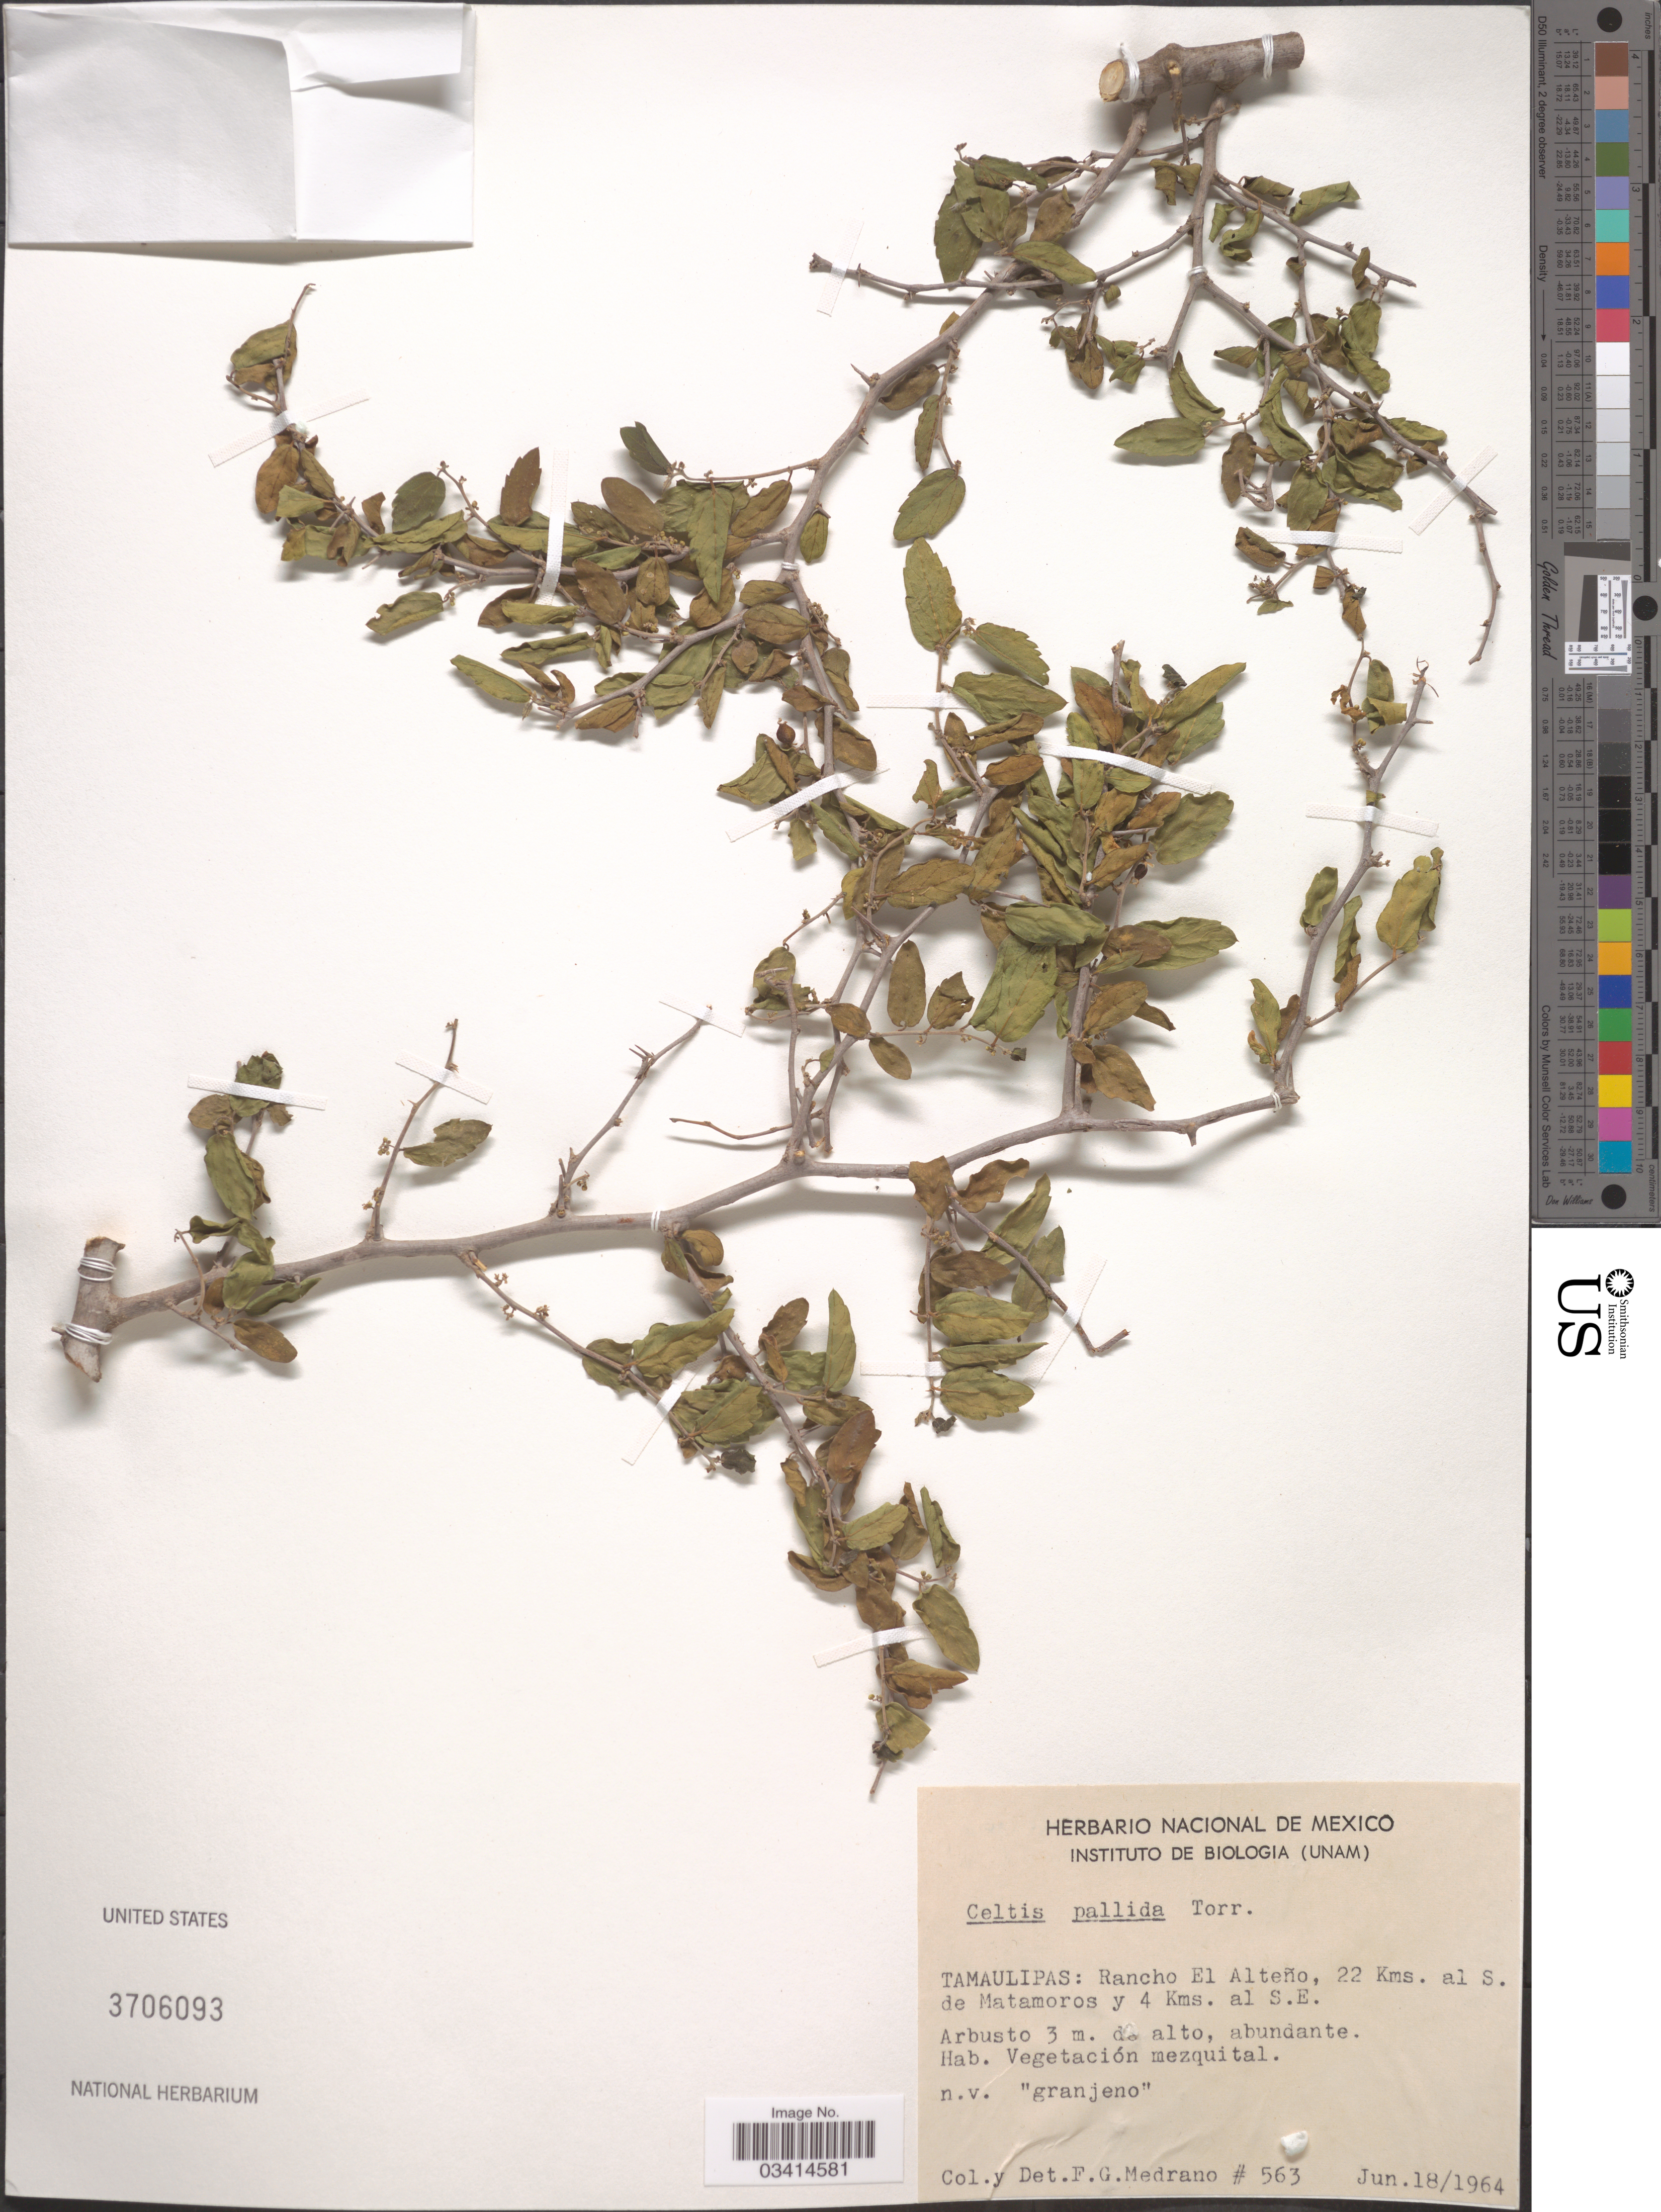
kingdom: Plantae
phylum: Tracheophyta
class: Magnoliopsida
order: Rosales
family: Cannabaceae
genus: Celtis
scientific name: Celtis pallida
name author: Torr. in Emory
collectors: F. Medrano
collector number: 563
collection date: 1964-06-18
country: Mexico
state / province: Tamaulipas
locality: Rancho El Alteño, 22 Kms. al S. de Matamoros y 4 Kms. al S.E.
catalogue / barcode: US 3706093